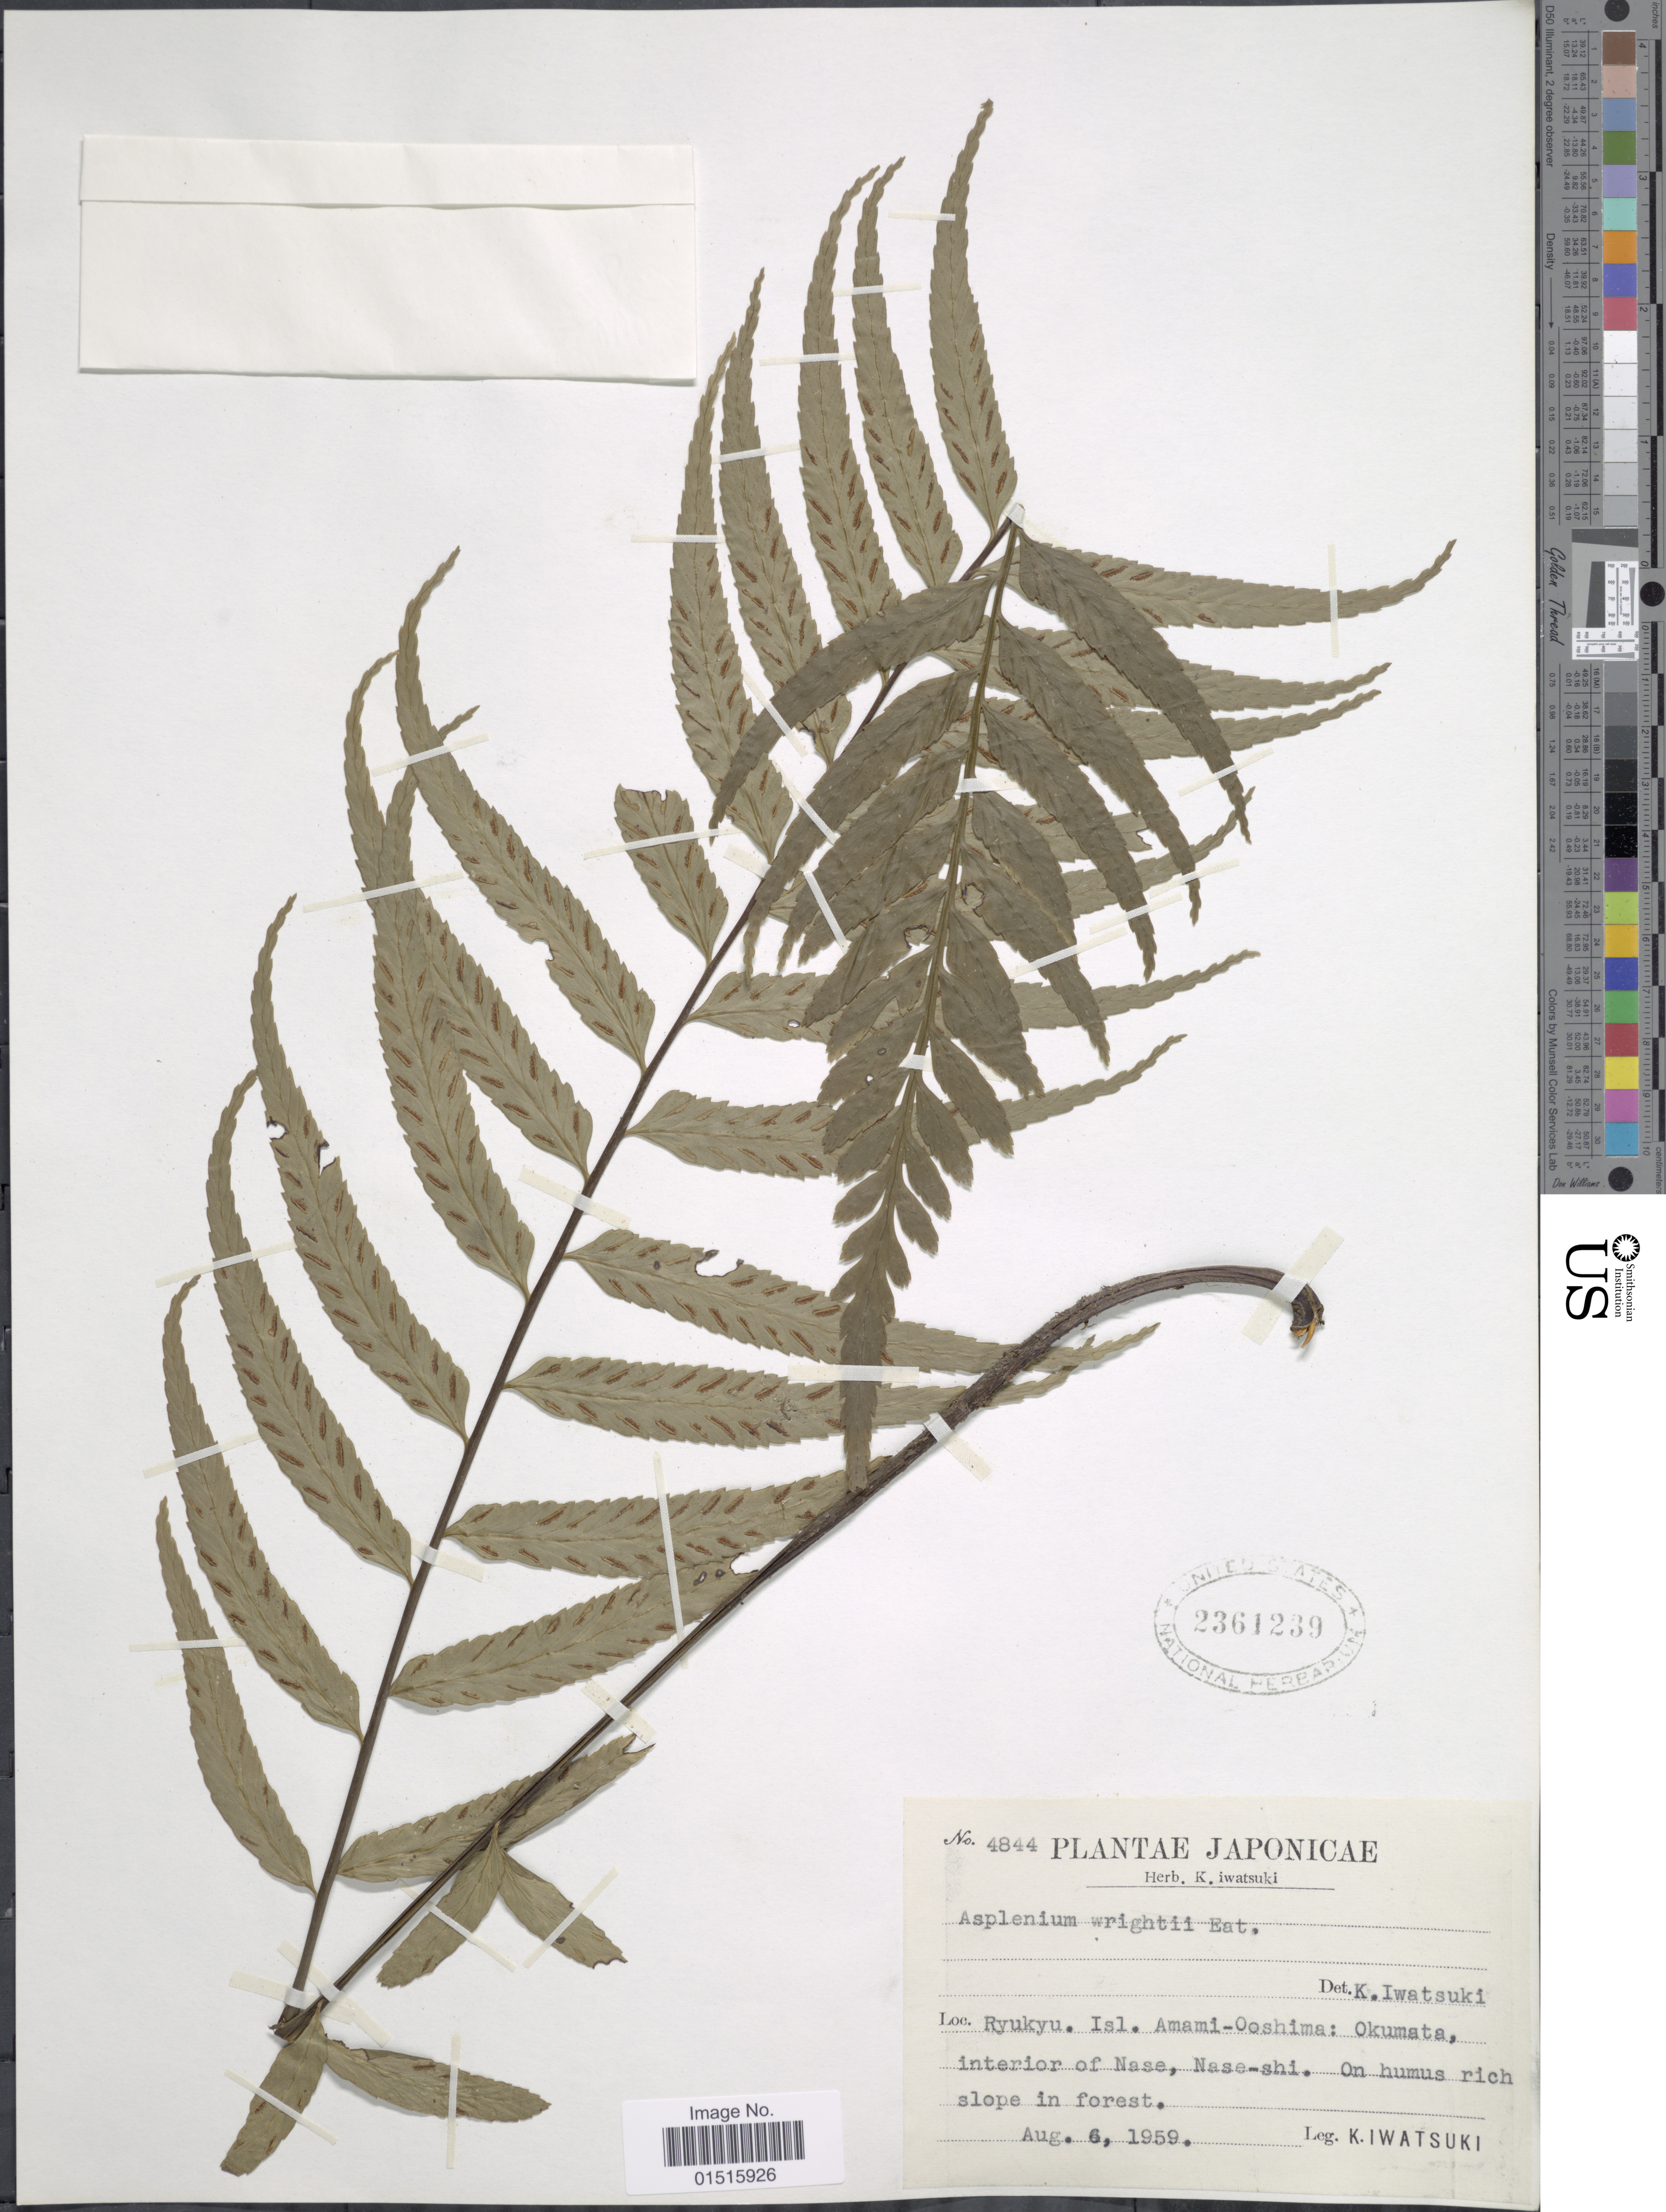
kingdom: Plantae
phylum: Tracheophyta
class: Polypodiopsida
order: Polypodiales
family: Aspleniaceae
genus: Asplenium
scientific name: Asplenium wrightii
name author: D.C. Eaton ex Hook.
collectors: K. Iwatsuki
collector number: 4844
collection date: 1959-08-06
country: Japan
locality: Ryukyu. Isl. Amami- Ooshima: Okumata, interior of Nase, Nase-shi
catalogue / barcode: US 2361239